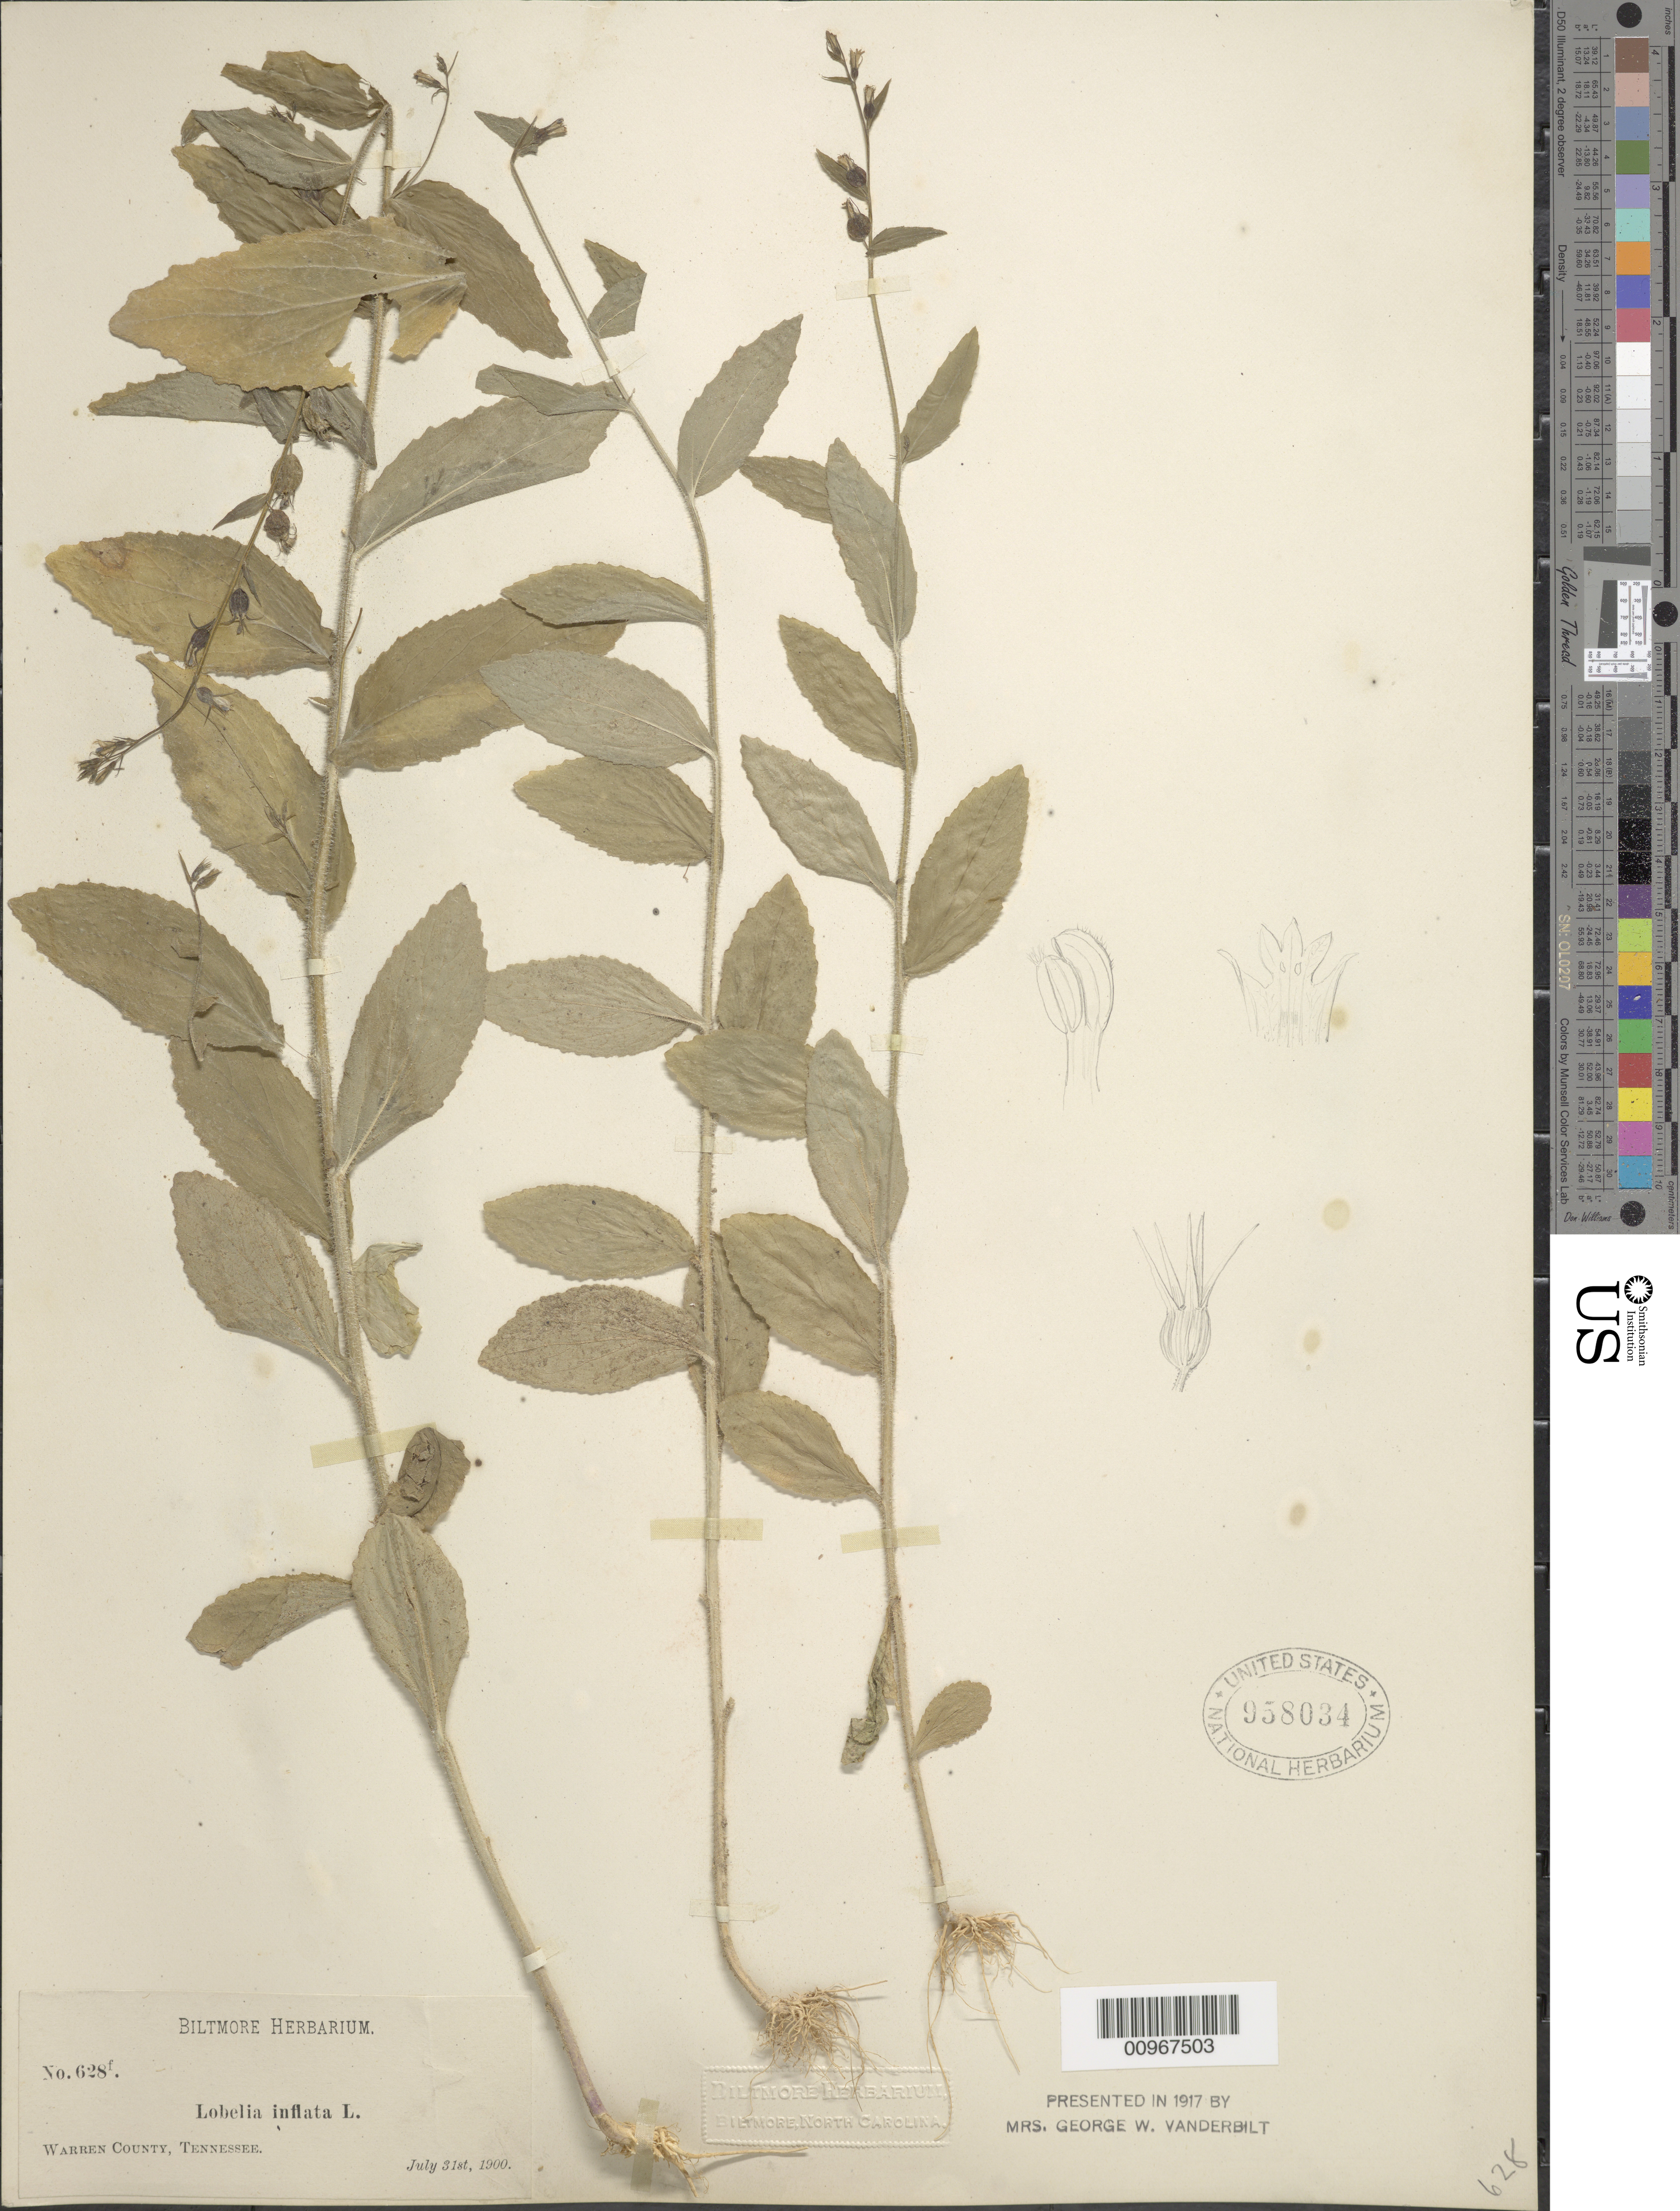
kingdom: Plantae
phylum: Tracheophyta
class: Magnoliopsida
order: Asterales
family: Campanulaceae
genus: Lobelia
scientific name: Lobelia inflata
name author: L.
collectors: ex herb. Biltmore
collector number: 628f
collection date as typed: July 31st, 1900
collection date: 1900-07-31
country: United States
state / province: Tennessee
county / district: Warren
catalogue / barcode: US 958034